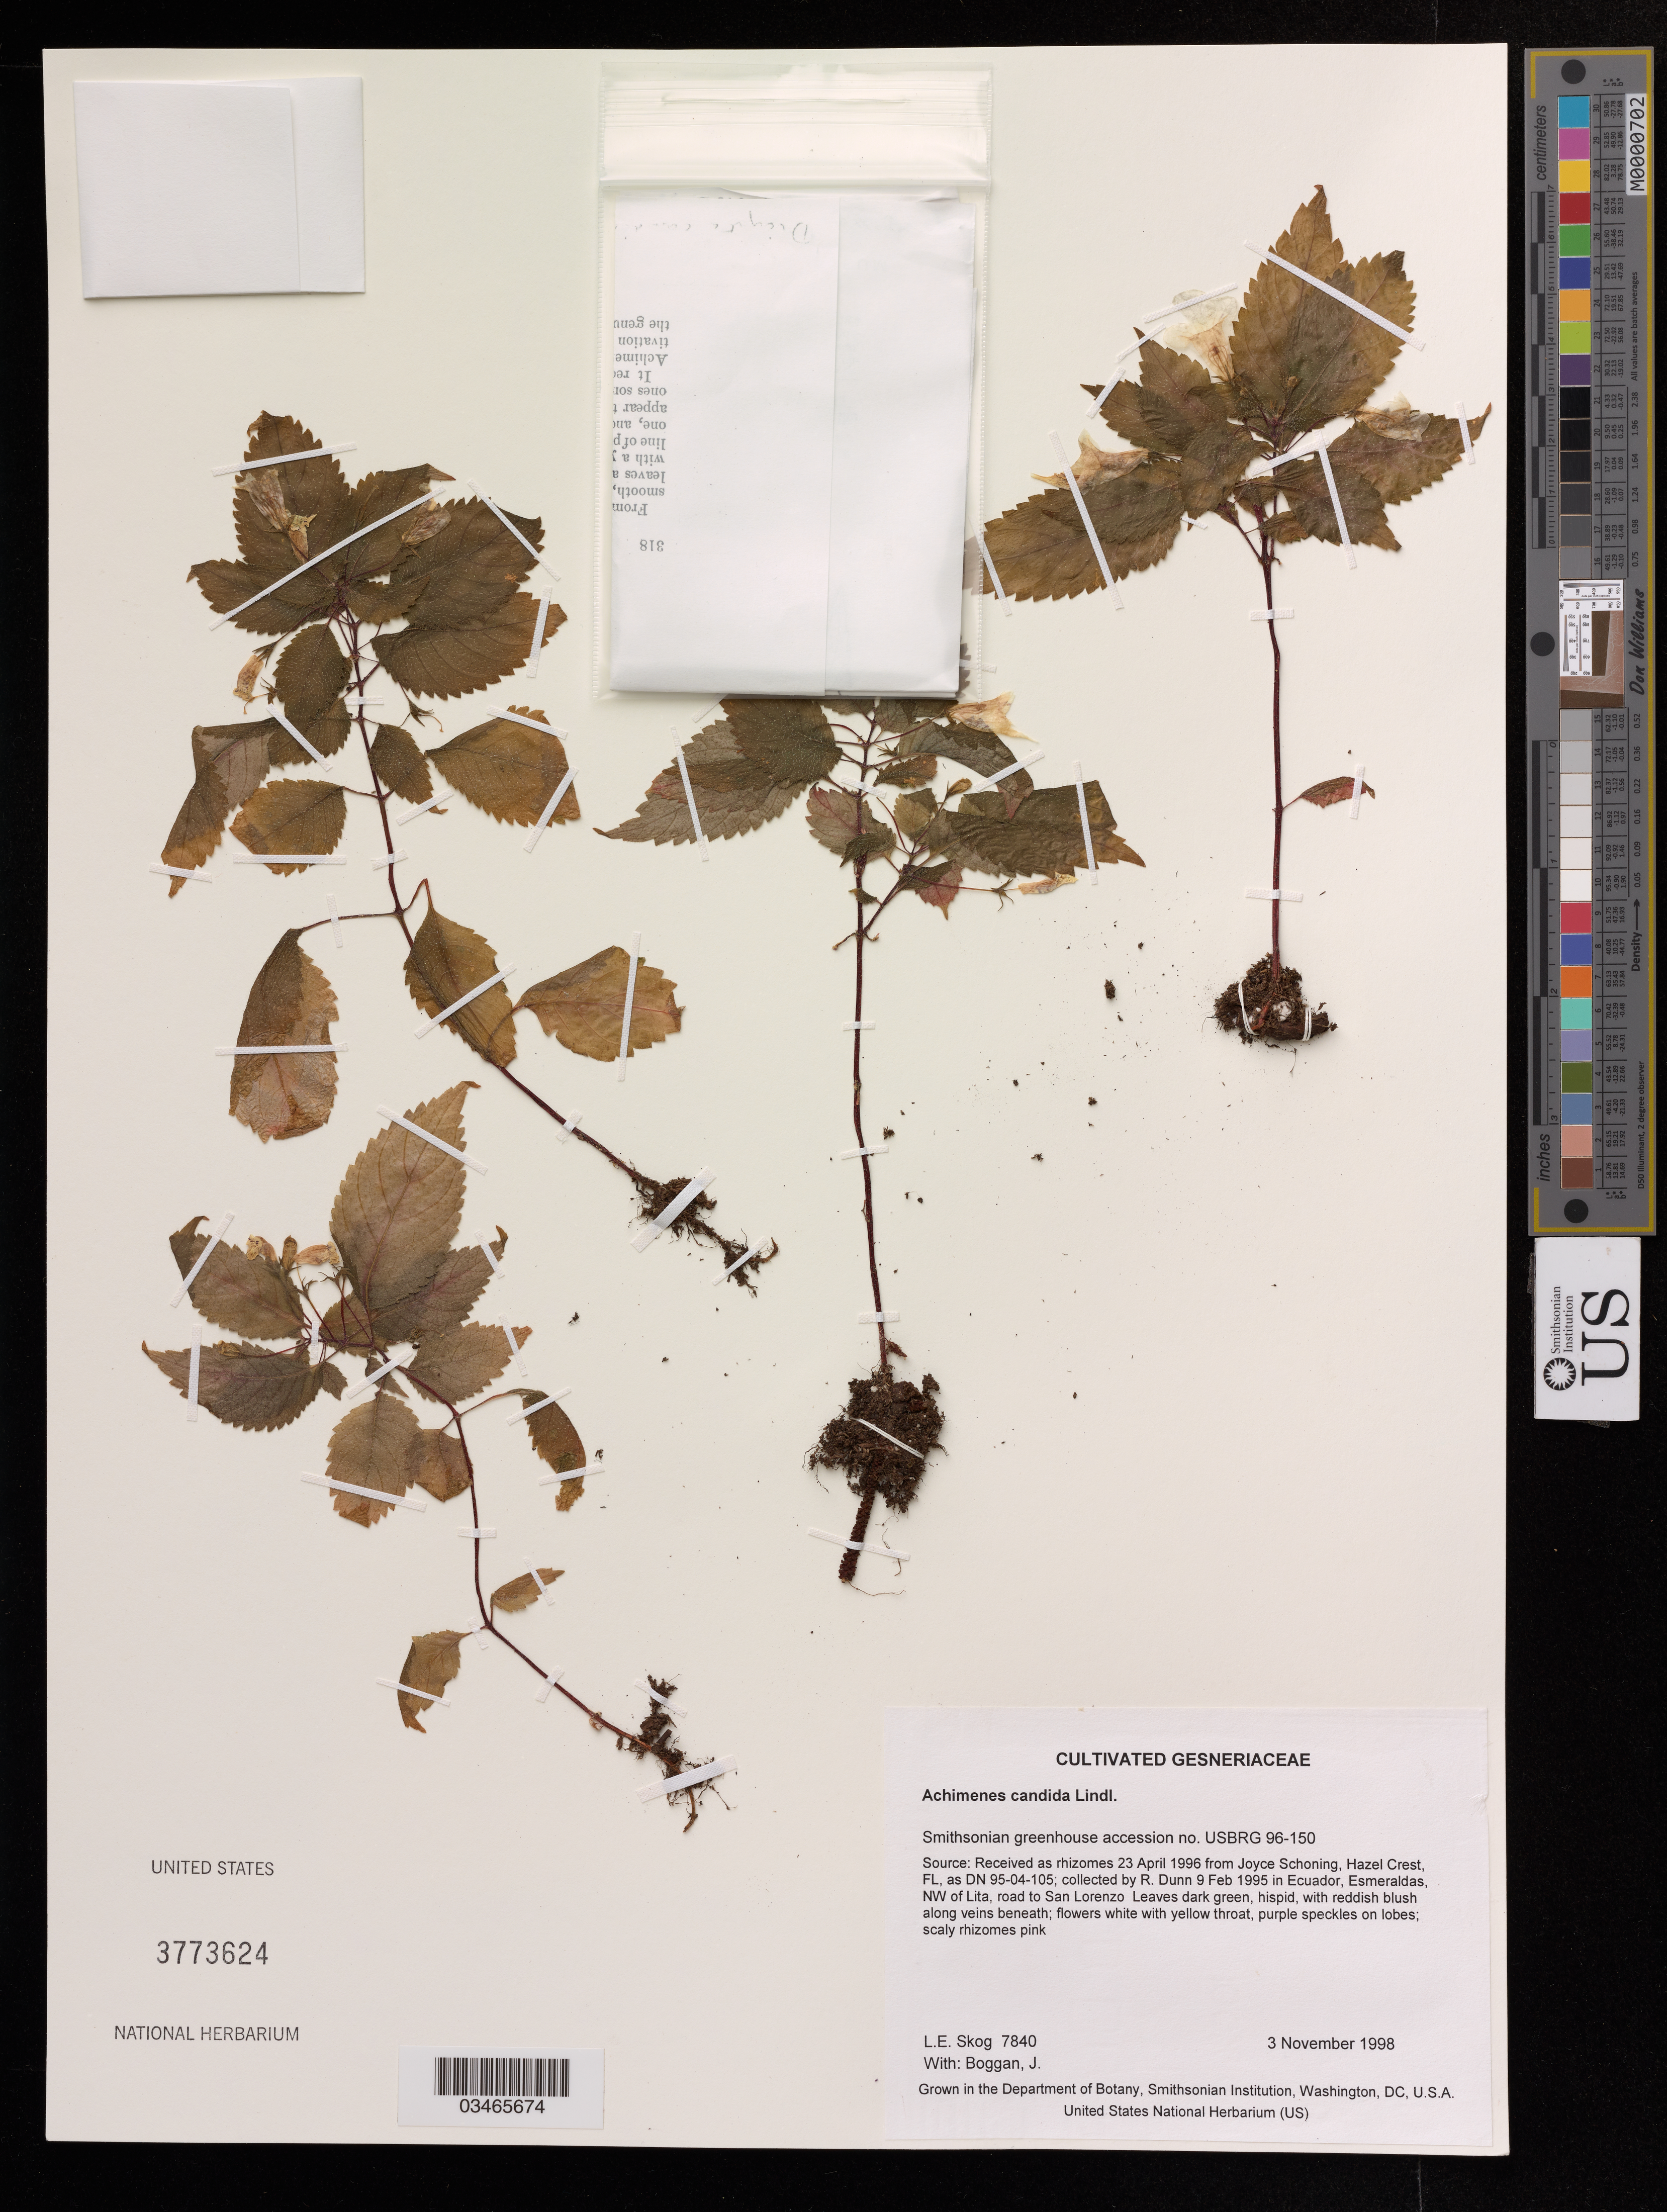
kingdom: Plantae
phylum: Tracheophyta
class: Magnoliopsida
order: Lamiales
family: Gesneriaceae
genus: Achimenes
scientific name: Achimenes candida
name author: Lindl.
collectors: L. E. Skog & J. K. Boggan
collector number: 7840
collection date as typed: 04 May 1998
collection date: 1998-05-04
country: Mexico/Guatemala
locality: Smithsonian Institution Dept. of Botany Research Greenhouses, Suitland, Maryland, U.S.A.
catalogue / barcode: US 3773624